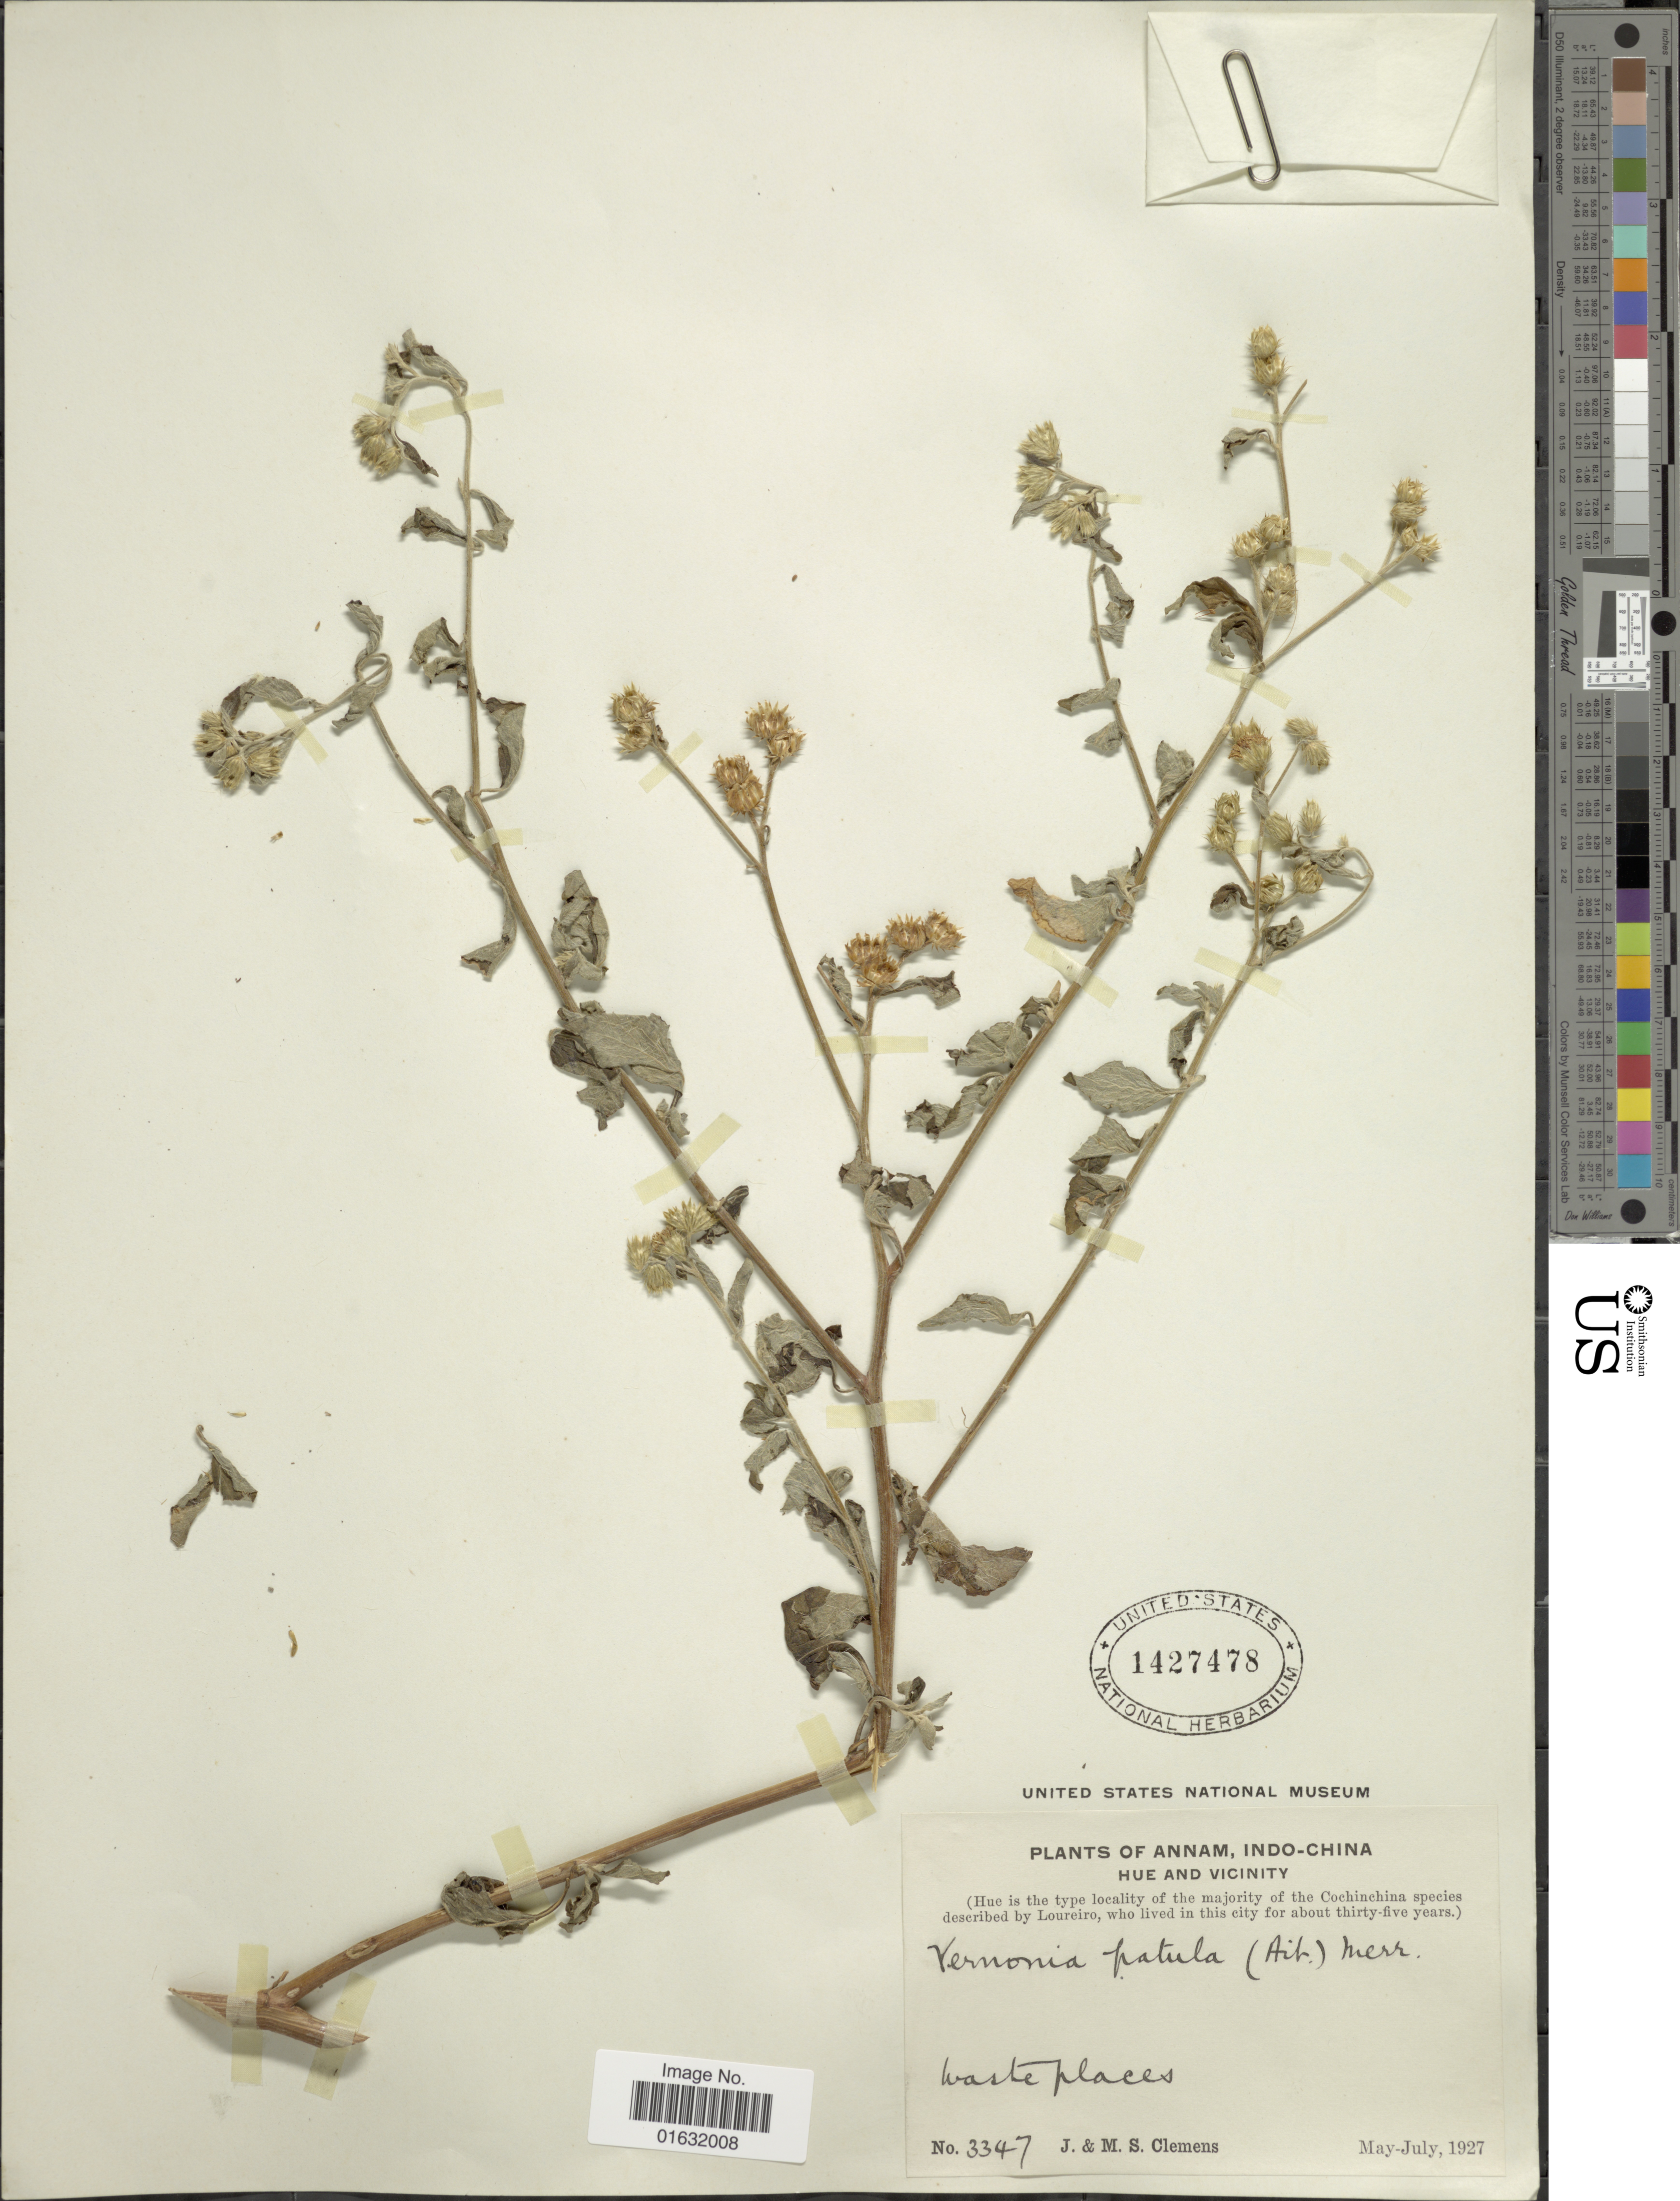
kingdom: Plantae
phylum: Tracheophyta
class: Magnoliopsida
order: Asterales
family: Asteraceae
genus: Cyanthillium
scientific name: Cyanthillium patulum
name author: (Aiton) H. Rob.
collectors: J. Clemens & M. S. Clemens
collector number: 3347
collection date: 1927-05/1927-07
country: Vietnam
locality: Annam, Indo-China Hue and Vicinity. (Hue is the type locality of the majority of the Cochinchina species described by Loureiro.)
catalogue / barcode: US 1427478